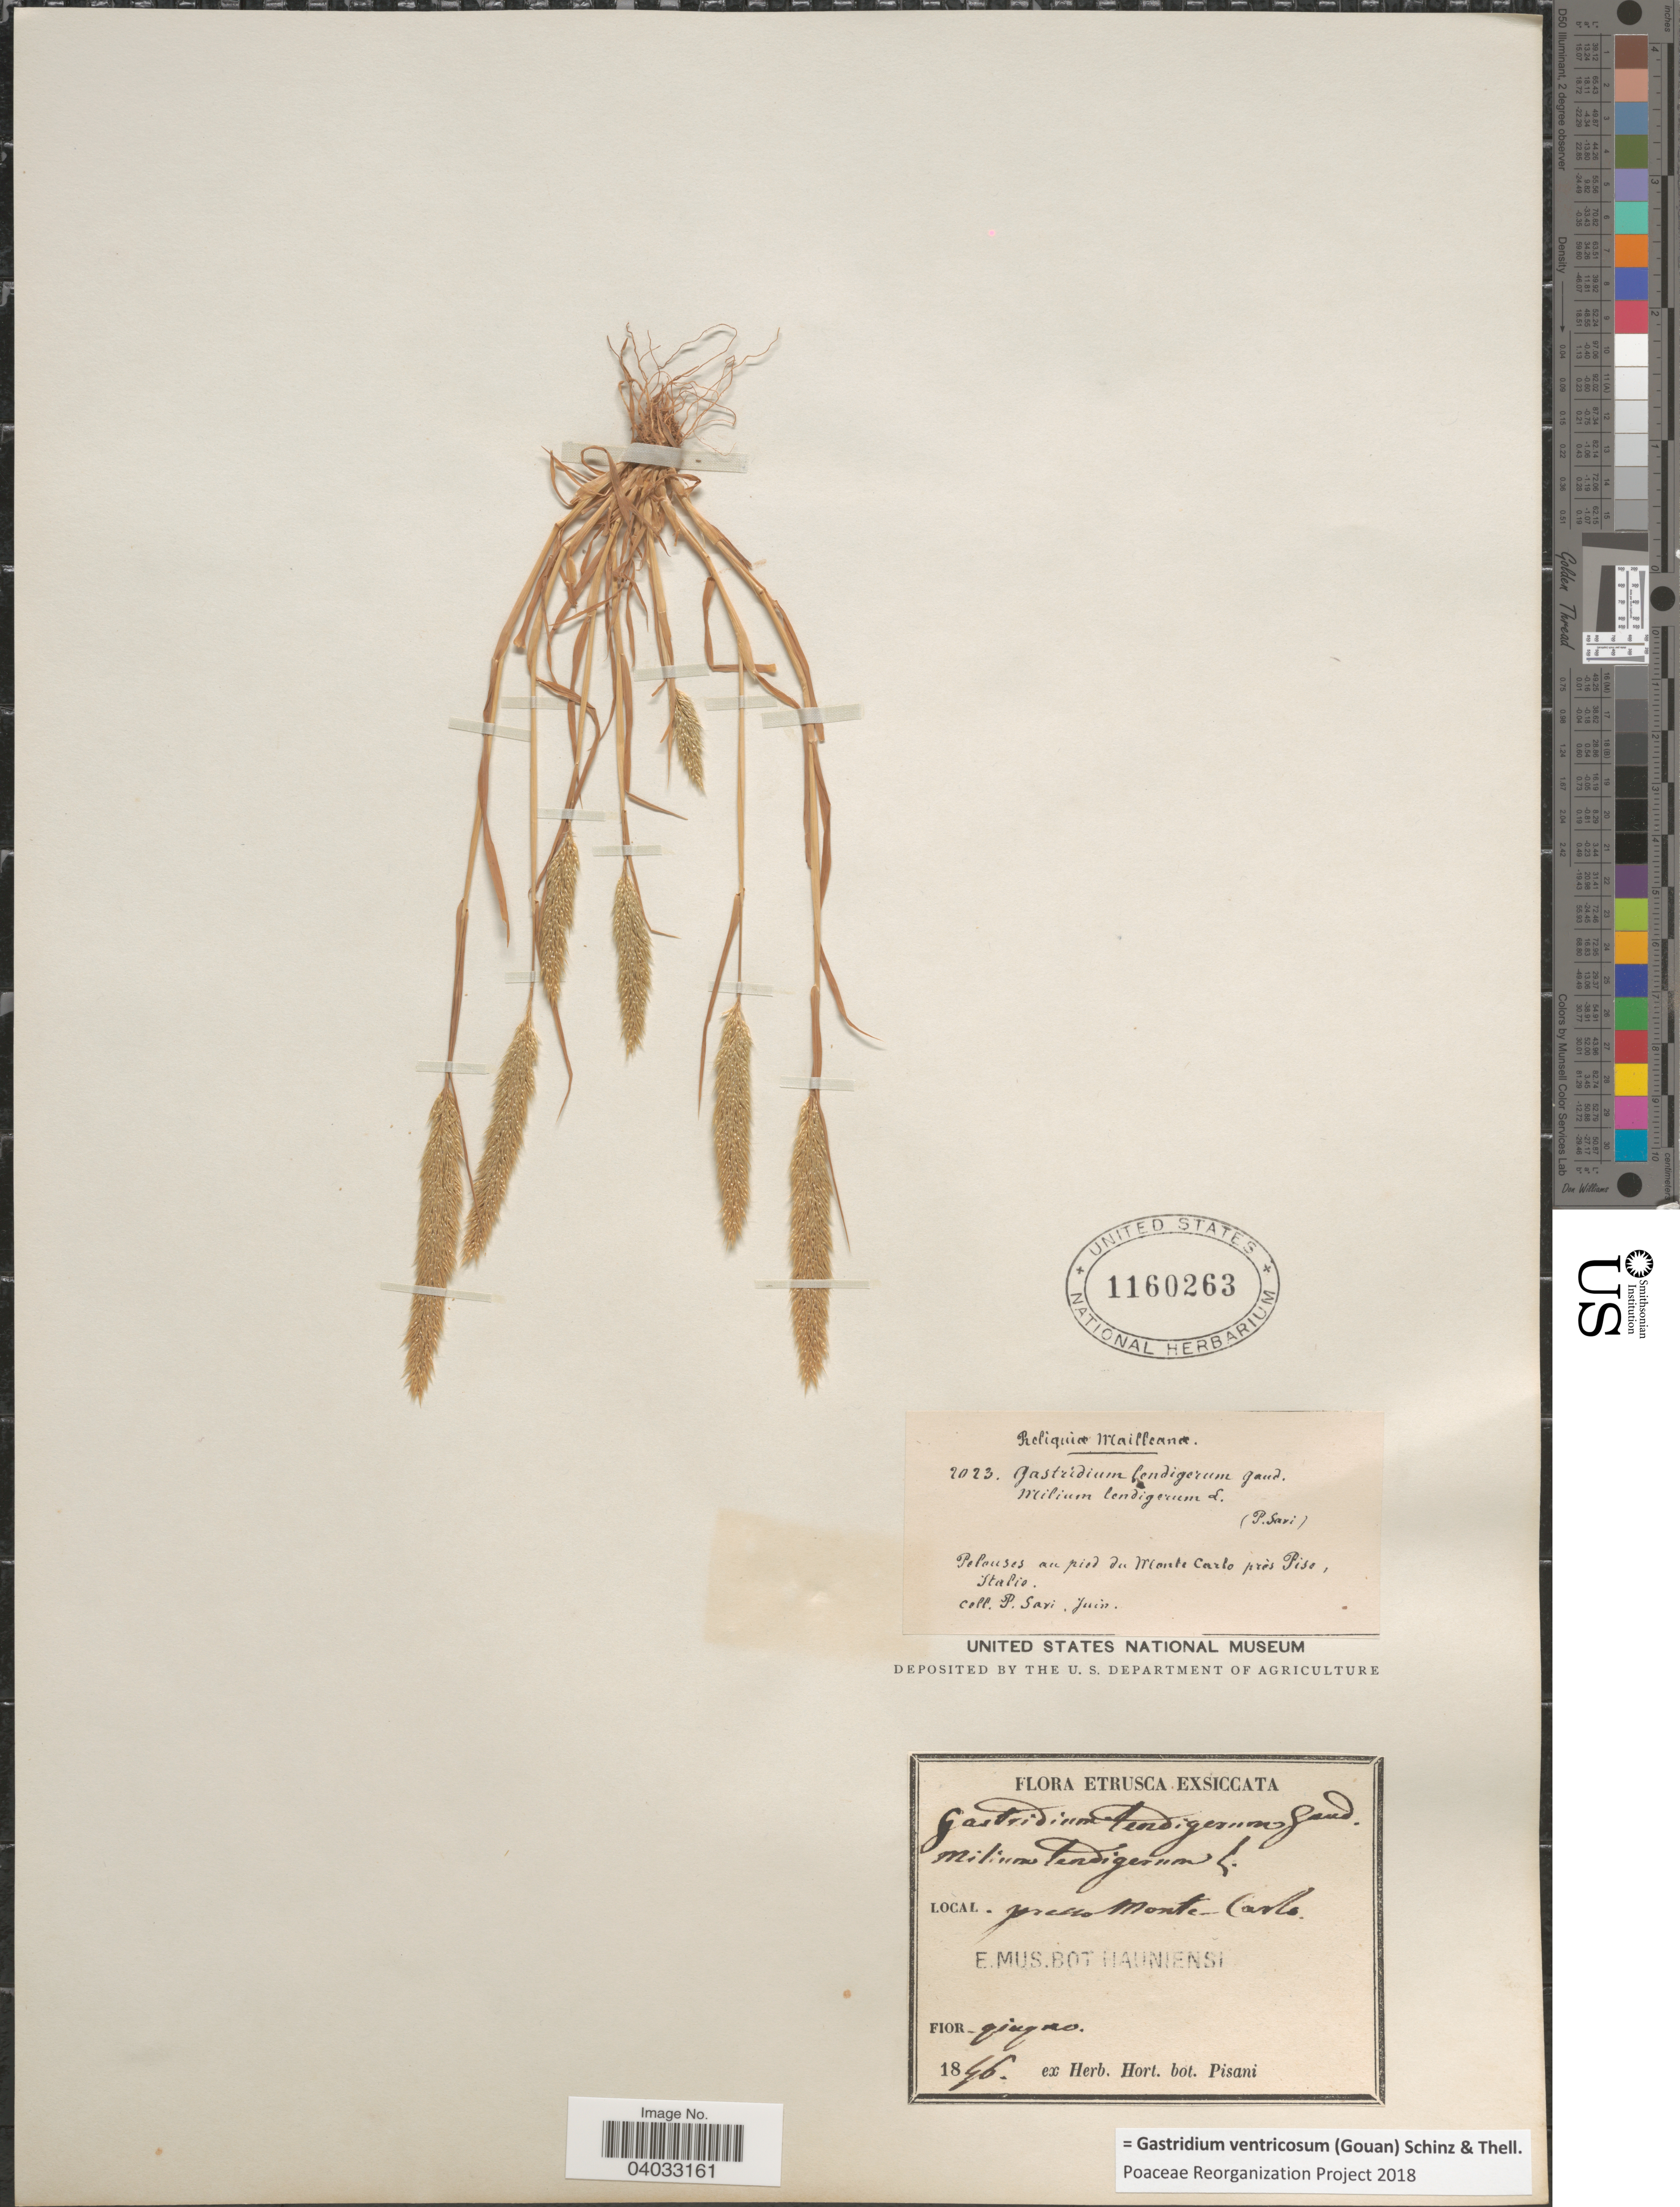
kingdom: Plantae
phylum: Tracheophyta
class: Liliopsida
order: Poales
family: Poaceae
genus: Gastridium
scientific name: Gastridium ventricosum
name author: (Gouan) Schinz & Thell.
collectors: P. Savi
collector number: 2023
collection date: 1846-06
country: Italy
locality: Pelouses au pied du Monte Carlo près Pise, Italie. Etrusca. Presso Monte-Carlo.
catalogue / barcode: US 1160263